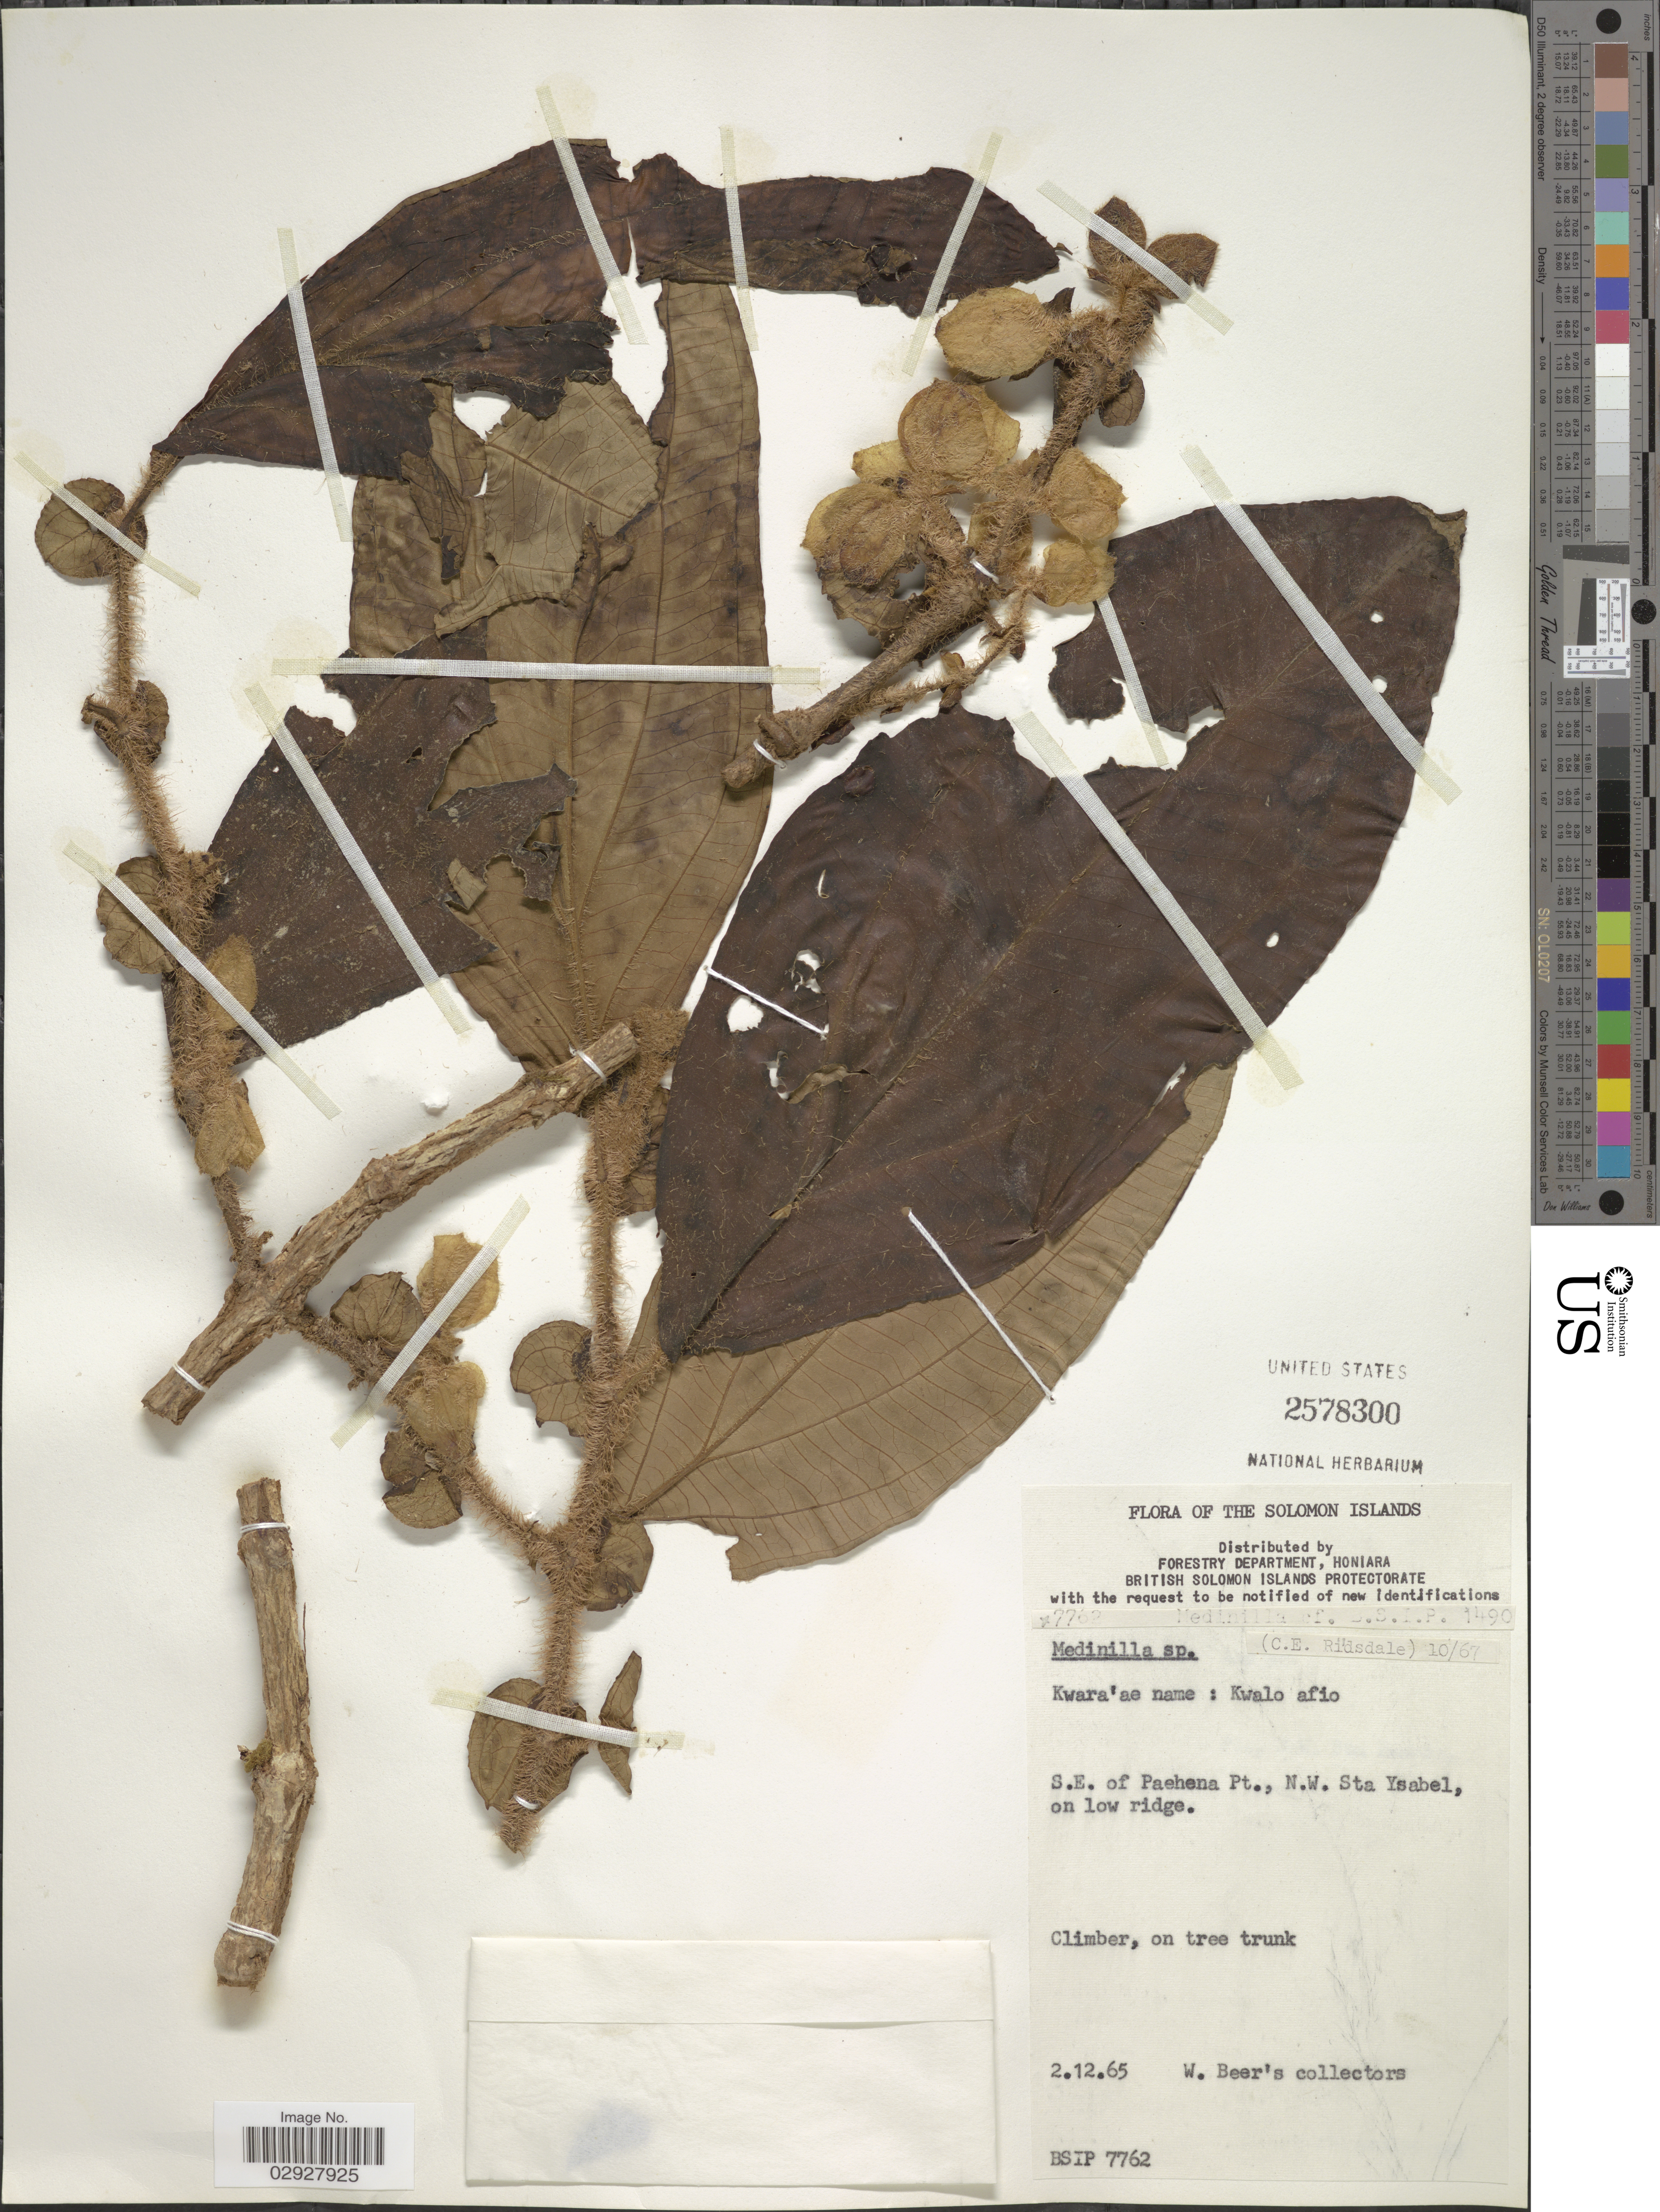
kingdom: Plantae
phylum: Tracheophyta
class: Magnoliopsida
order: Myrtales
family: Melastomataceae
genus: Medinilla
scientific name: Medinilla sp.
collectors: W. Beer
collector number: BSIP 7762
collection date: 1965-12-02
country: Solomon Islands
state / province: Solomon Islands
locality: The Solomons Islands, S.E. of Paehena Pt., N.W. Sta Ysabel, on low ridge.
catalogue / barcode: US 2578300